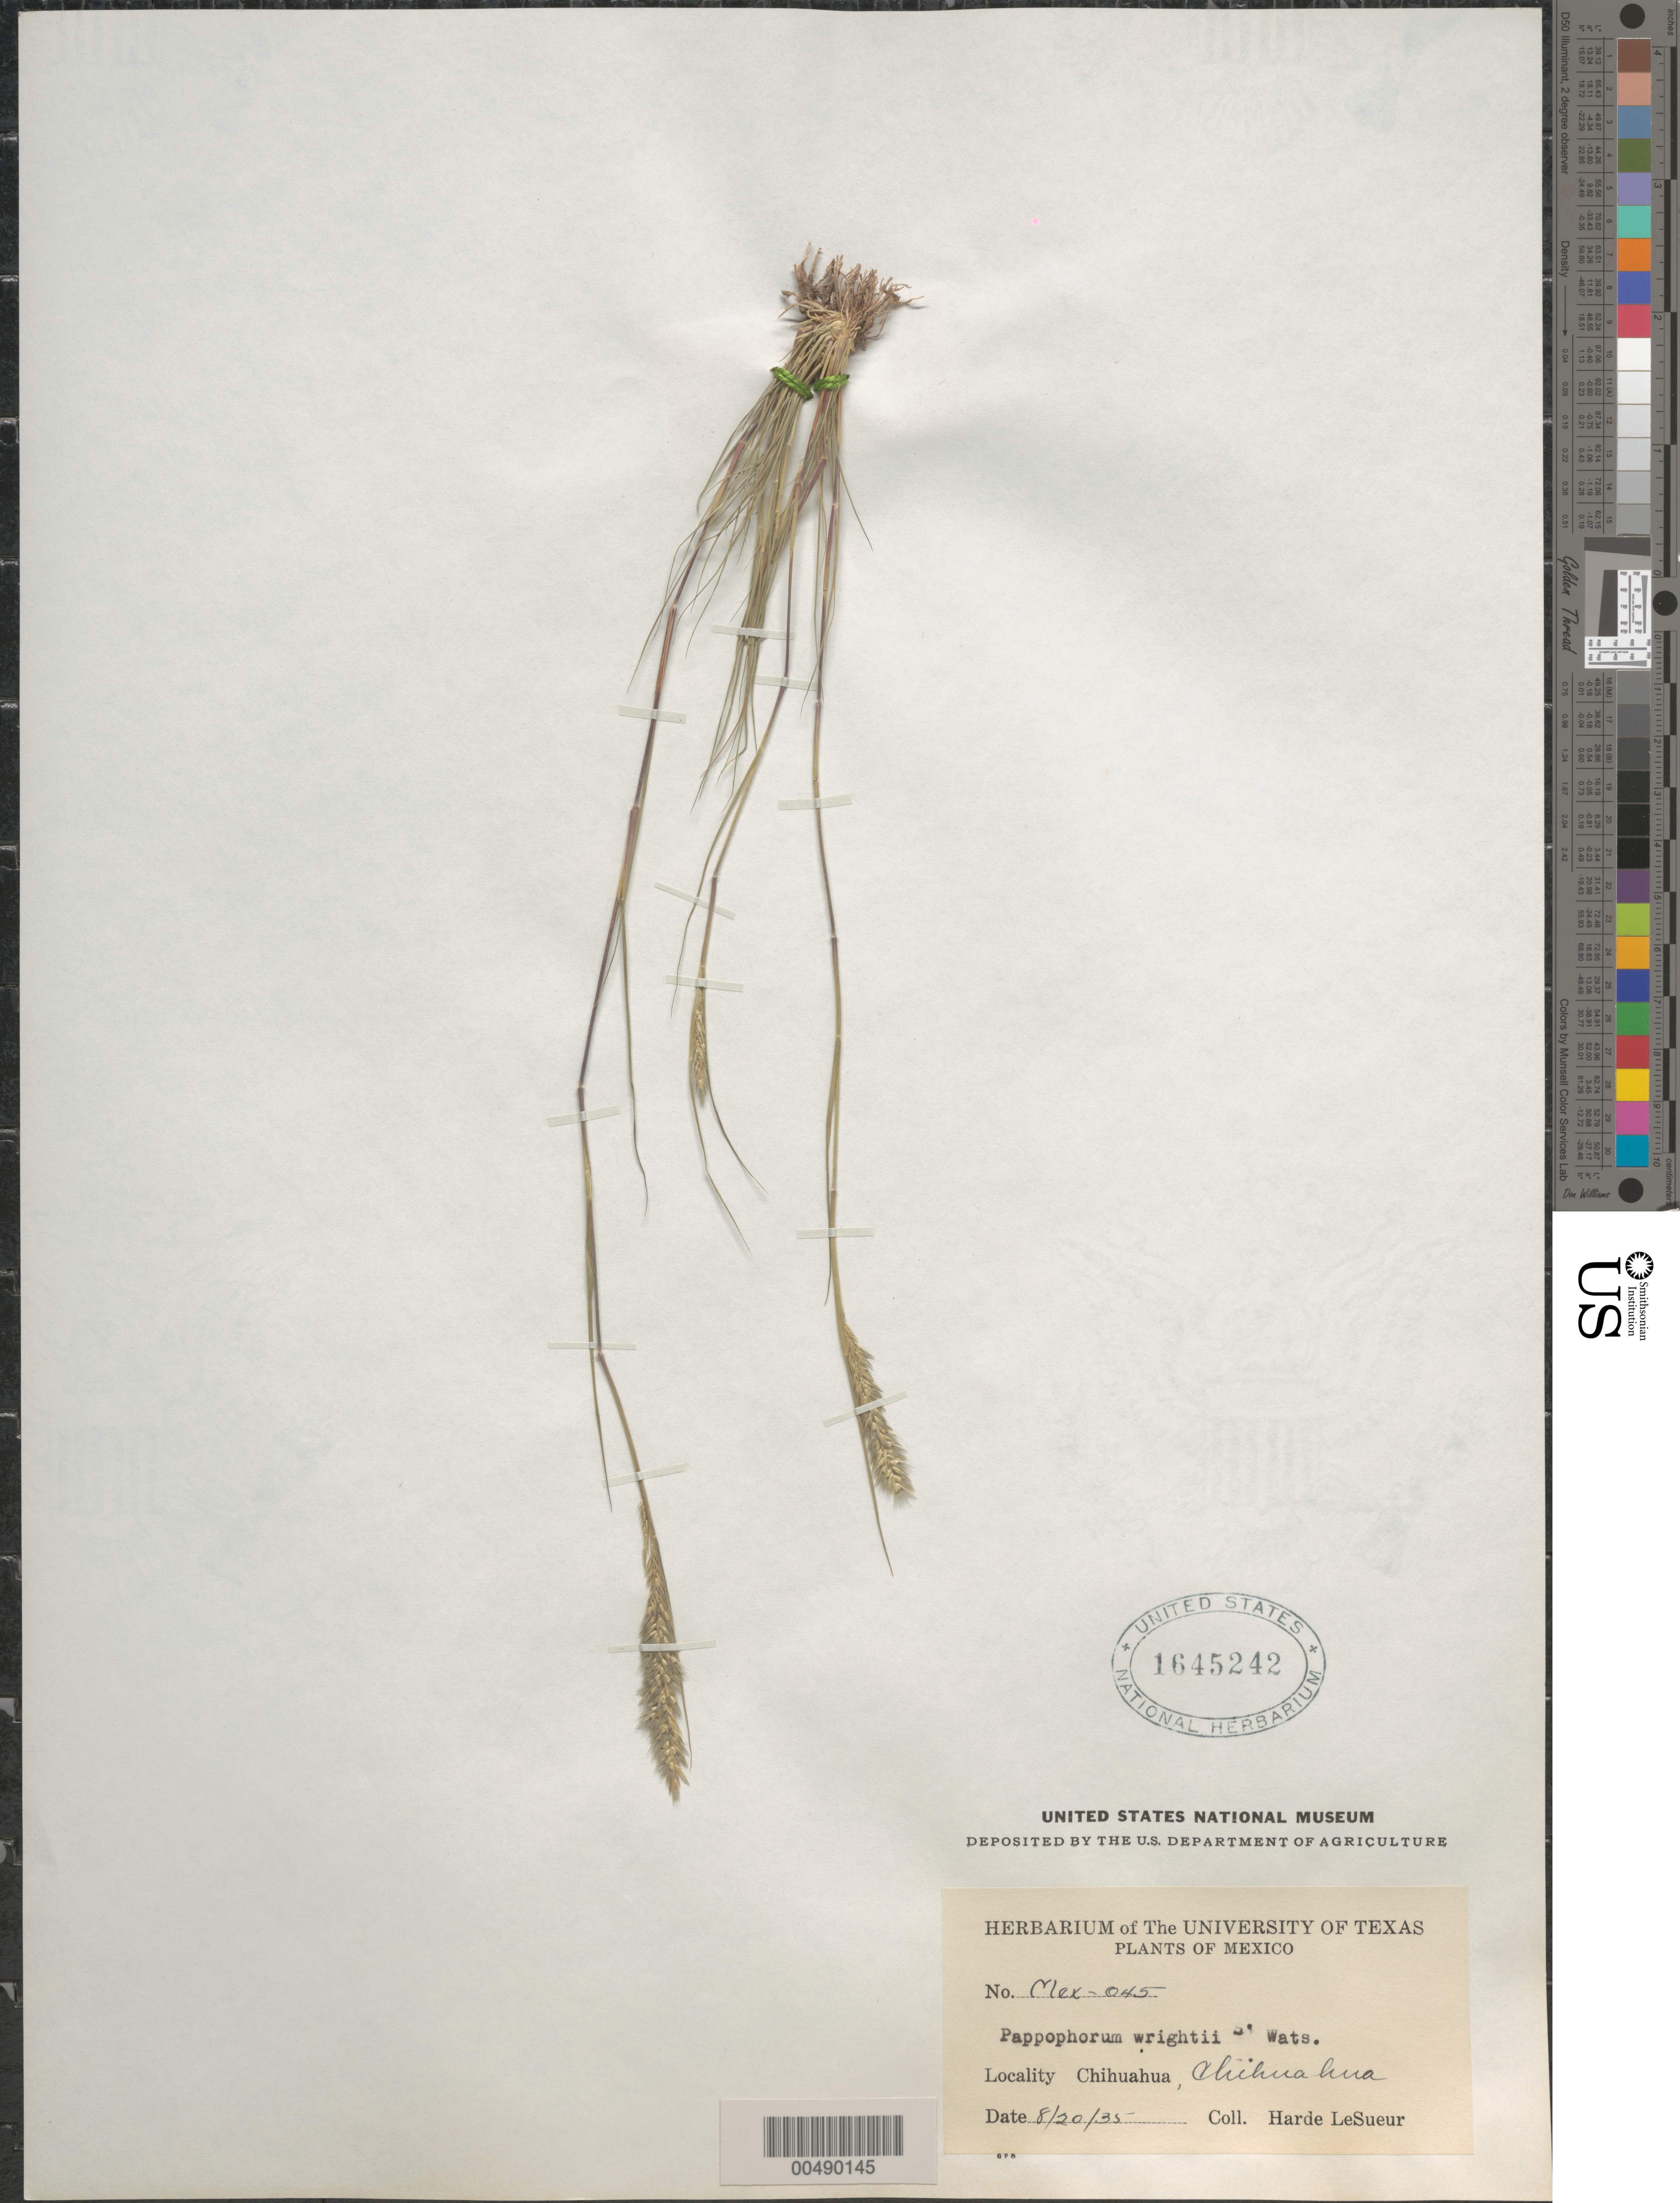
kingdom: Plantae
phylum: Tracheophyta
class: Liliopsida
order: Poales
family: Poaceae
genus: Enneapogon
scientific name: Enneapogon desvauxii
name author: P. Beauv.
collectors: D. H. LeSueur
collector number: Mex-045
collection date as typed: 20 Aug 1935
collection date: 1935-08-20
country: Mexico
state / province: Chihuahua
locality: Chihuahua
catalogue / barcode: US 1645242